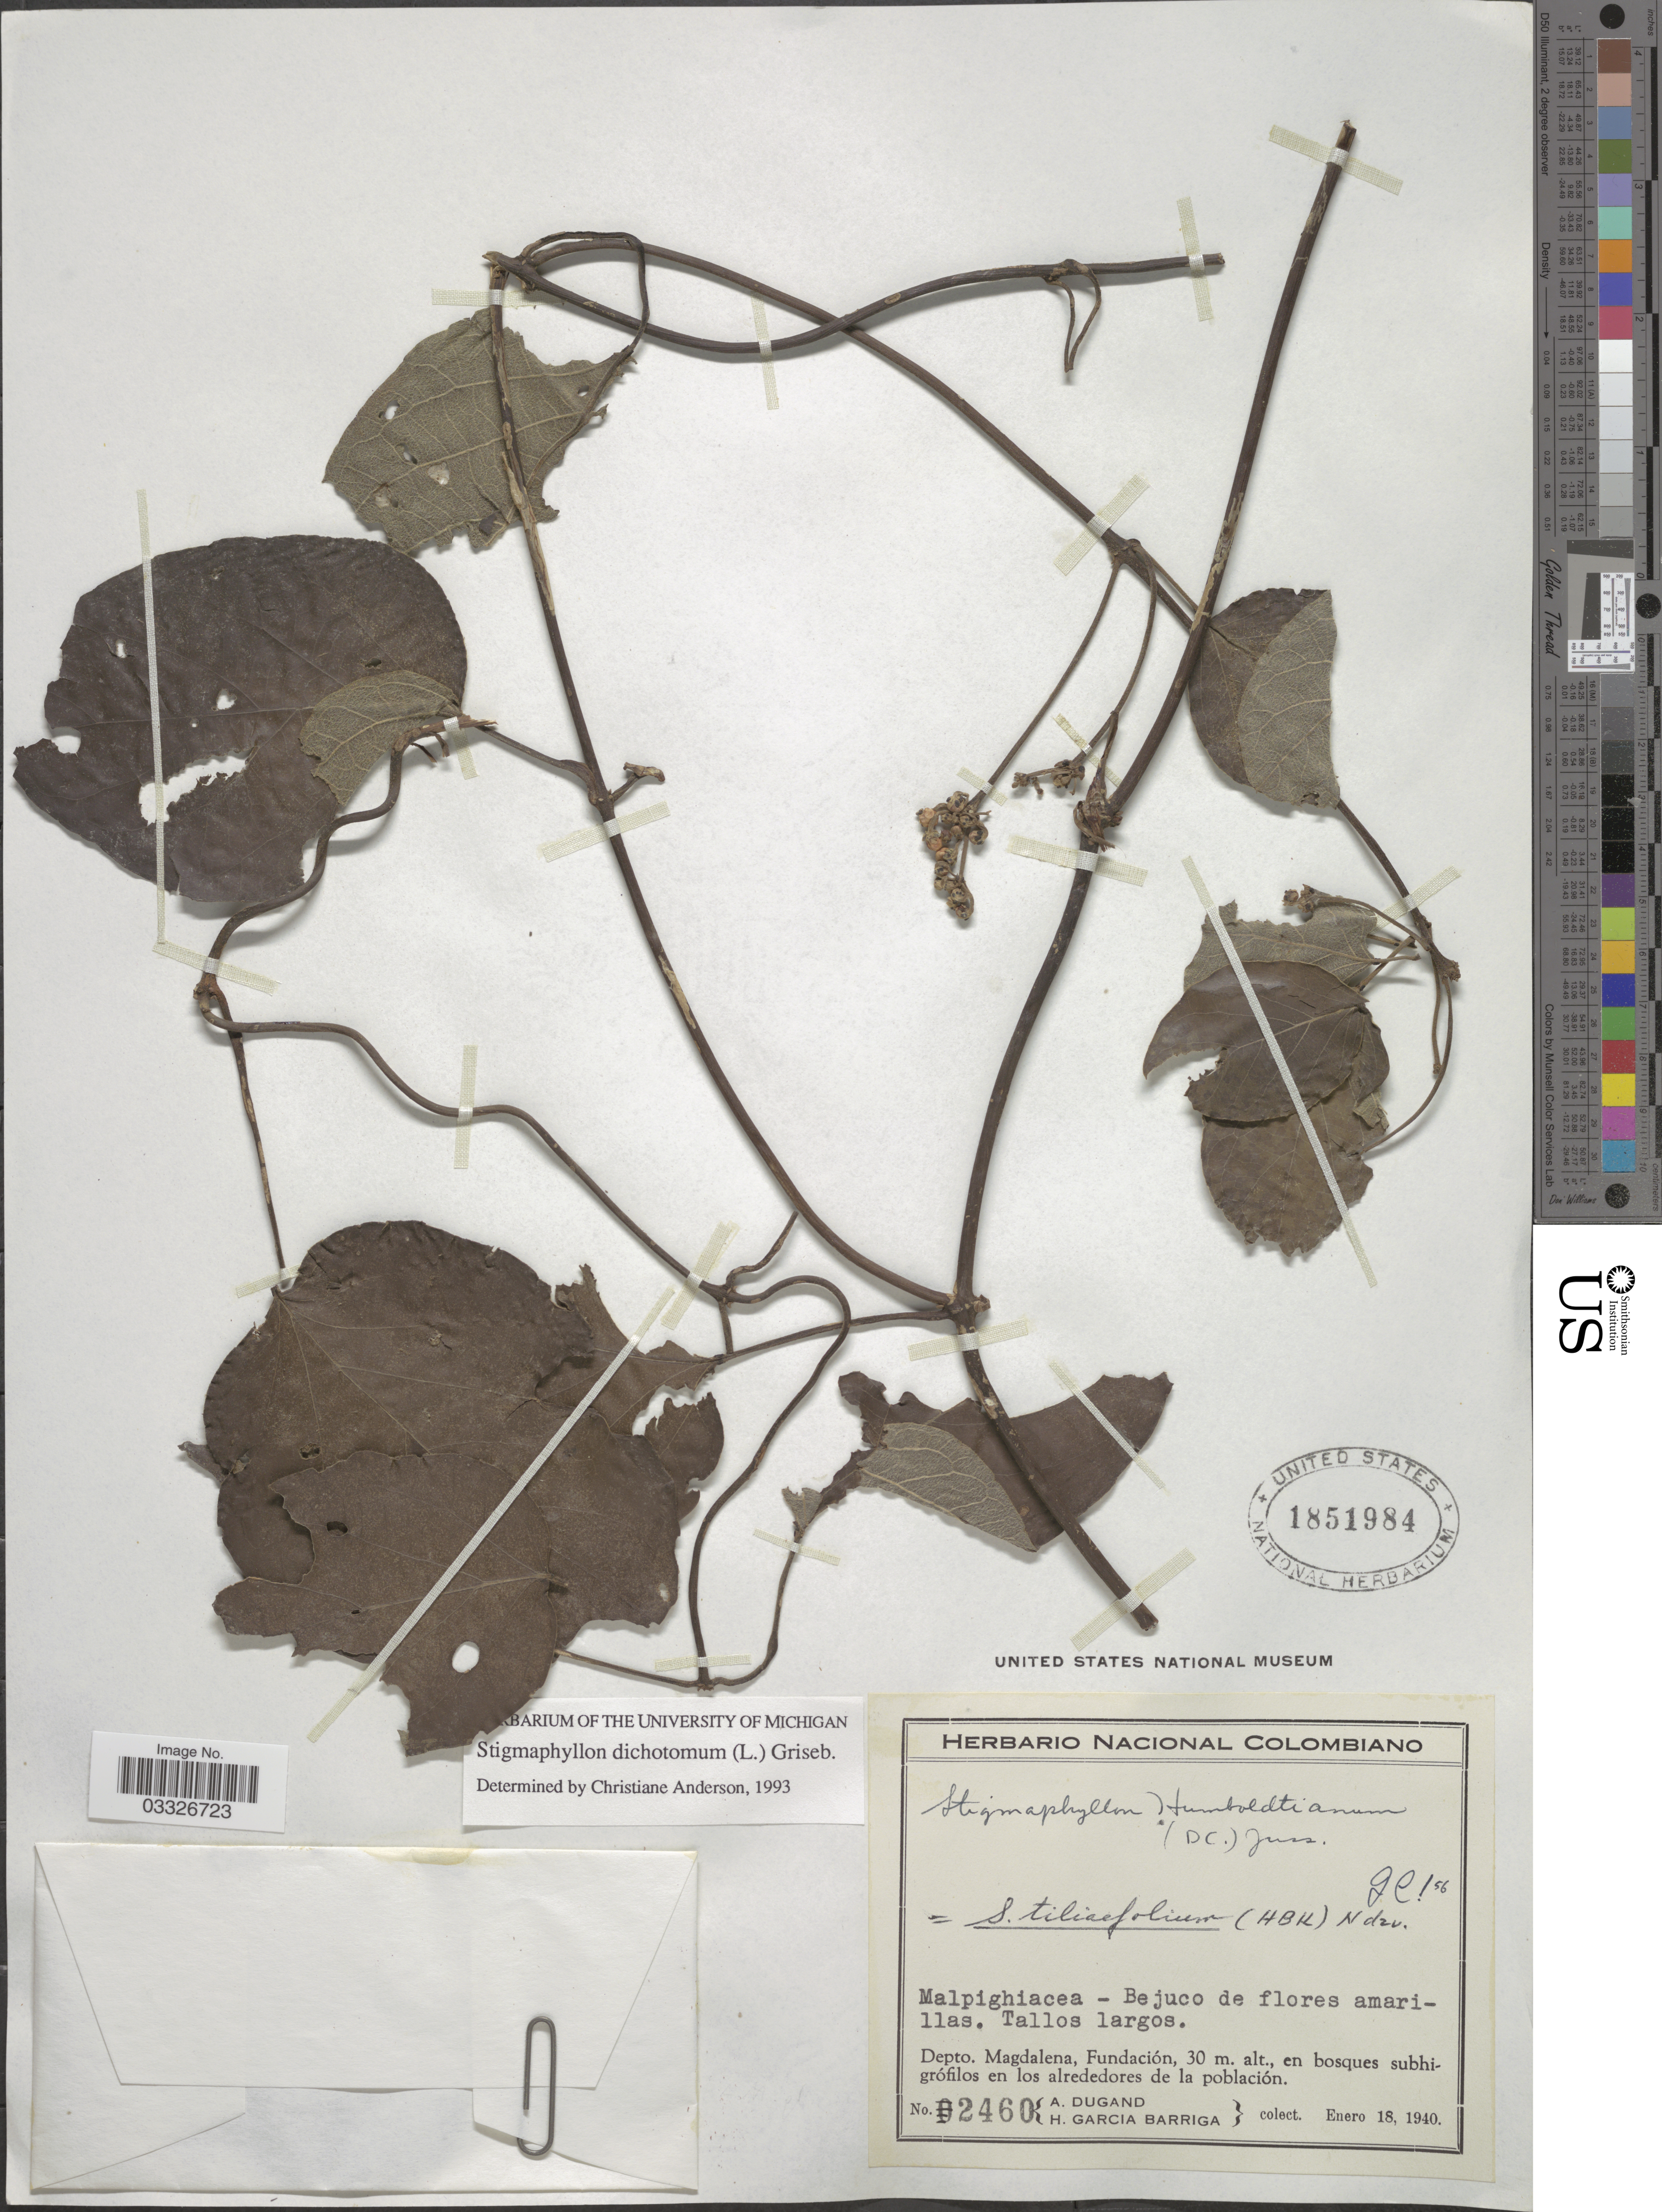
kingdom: Plantae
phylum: Tracheophyta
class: Magnoliopsida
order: Malpighiales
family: Malpighiaceae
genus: Stigmaphyllon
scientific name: Stigmaphyllon dichotomum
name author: Griseb.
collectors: A. Dugand & H. García Barriga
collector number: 2460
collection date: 1940-01-18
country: Colombia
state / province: Magdalena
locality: Depto. Magdalena, Fundación, en bosques subhigrófilos en los alrededores de la población.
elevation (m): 30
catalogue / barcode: US 1851984